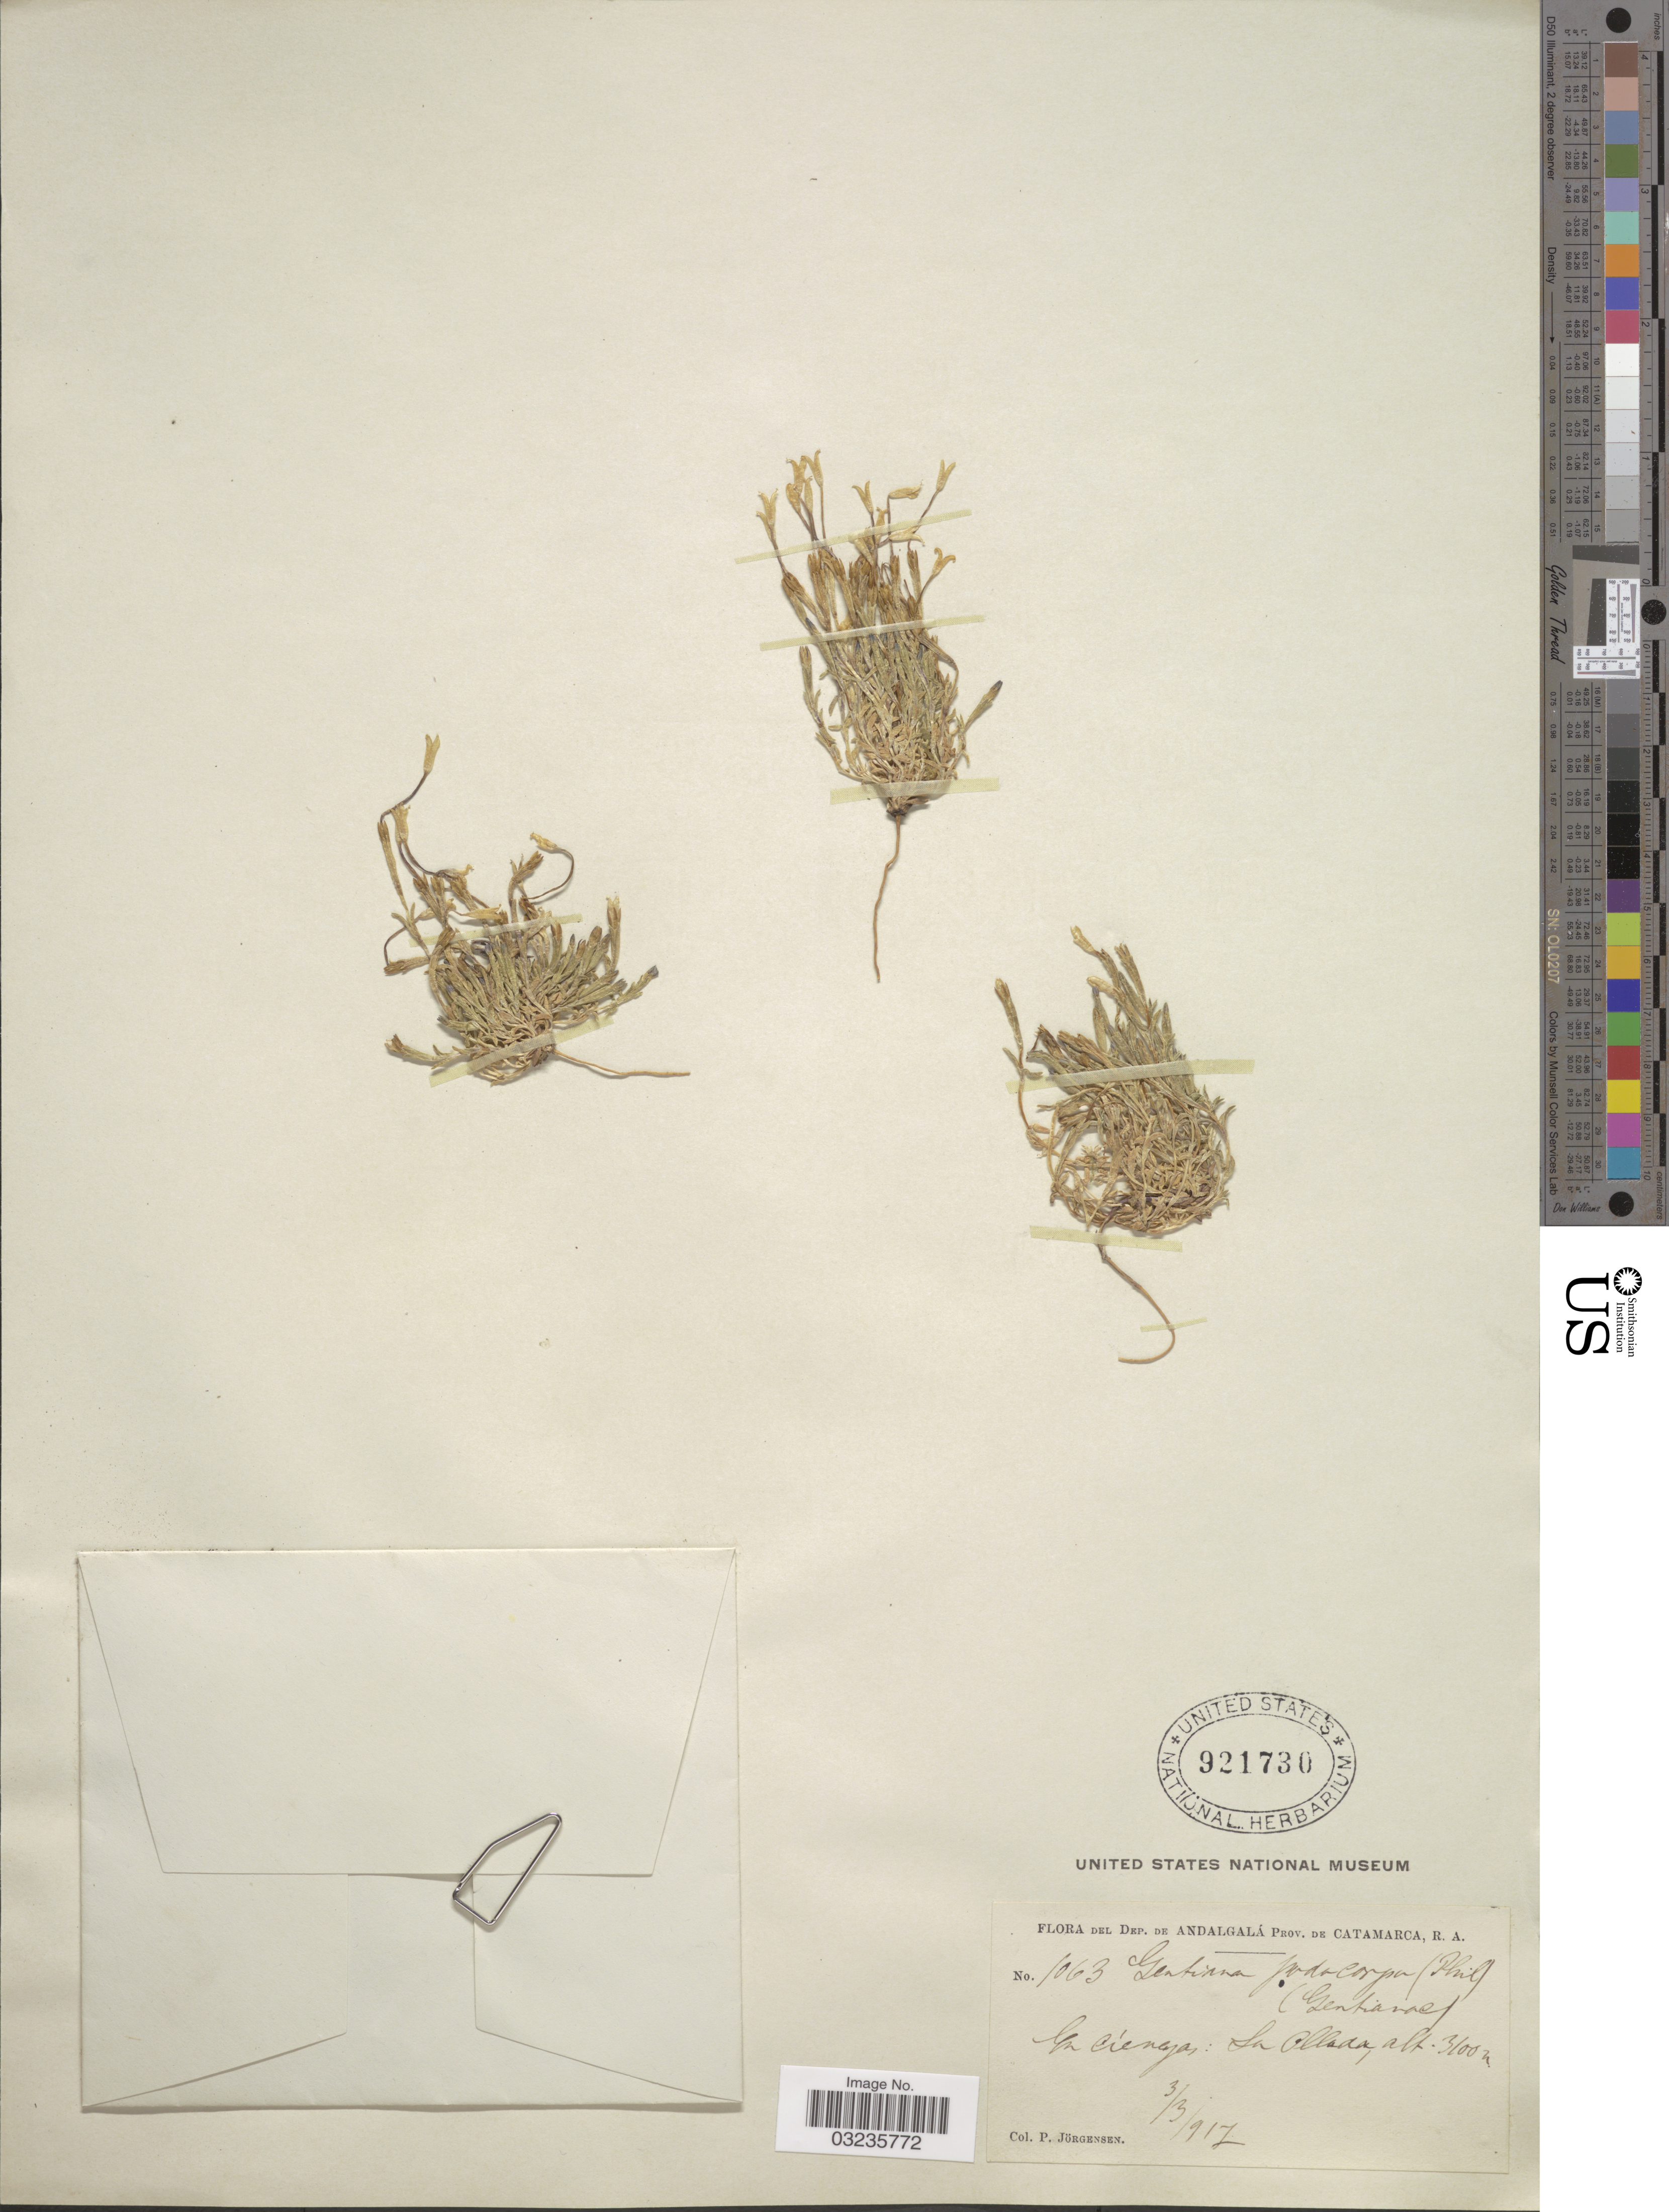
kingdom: Plantae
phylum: Tracheophyta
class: Magnoliopsida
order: Gentianales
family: Gentianaceae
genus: Gentiana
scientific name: Gentiana podocarpa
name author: (Phil.) Griseb.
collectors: P. Jörgensen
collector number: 1063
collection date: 1917-03-03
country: Argentina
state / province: Catamarca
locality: Dep. de Andalgalá. En Cíenega: La Ollada.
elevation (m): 3100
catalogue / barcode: US 921730